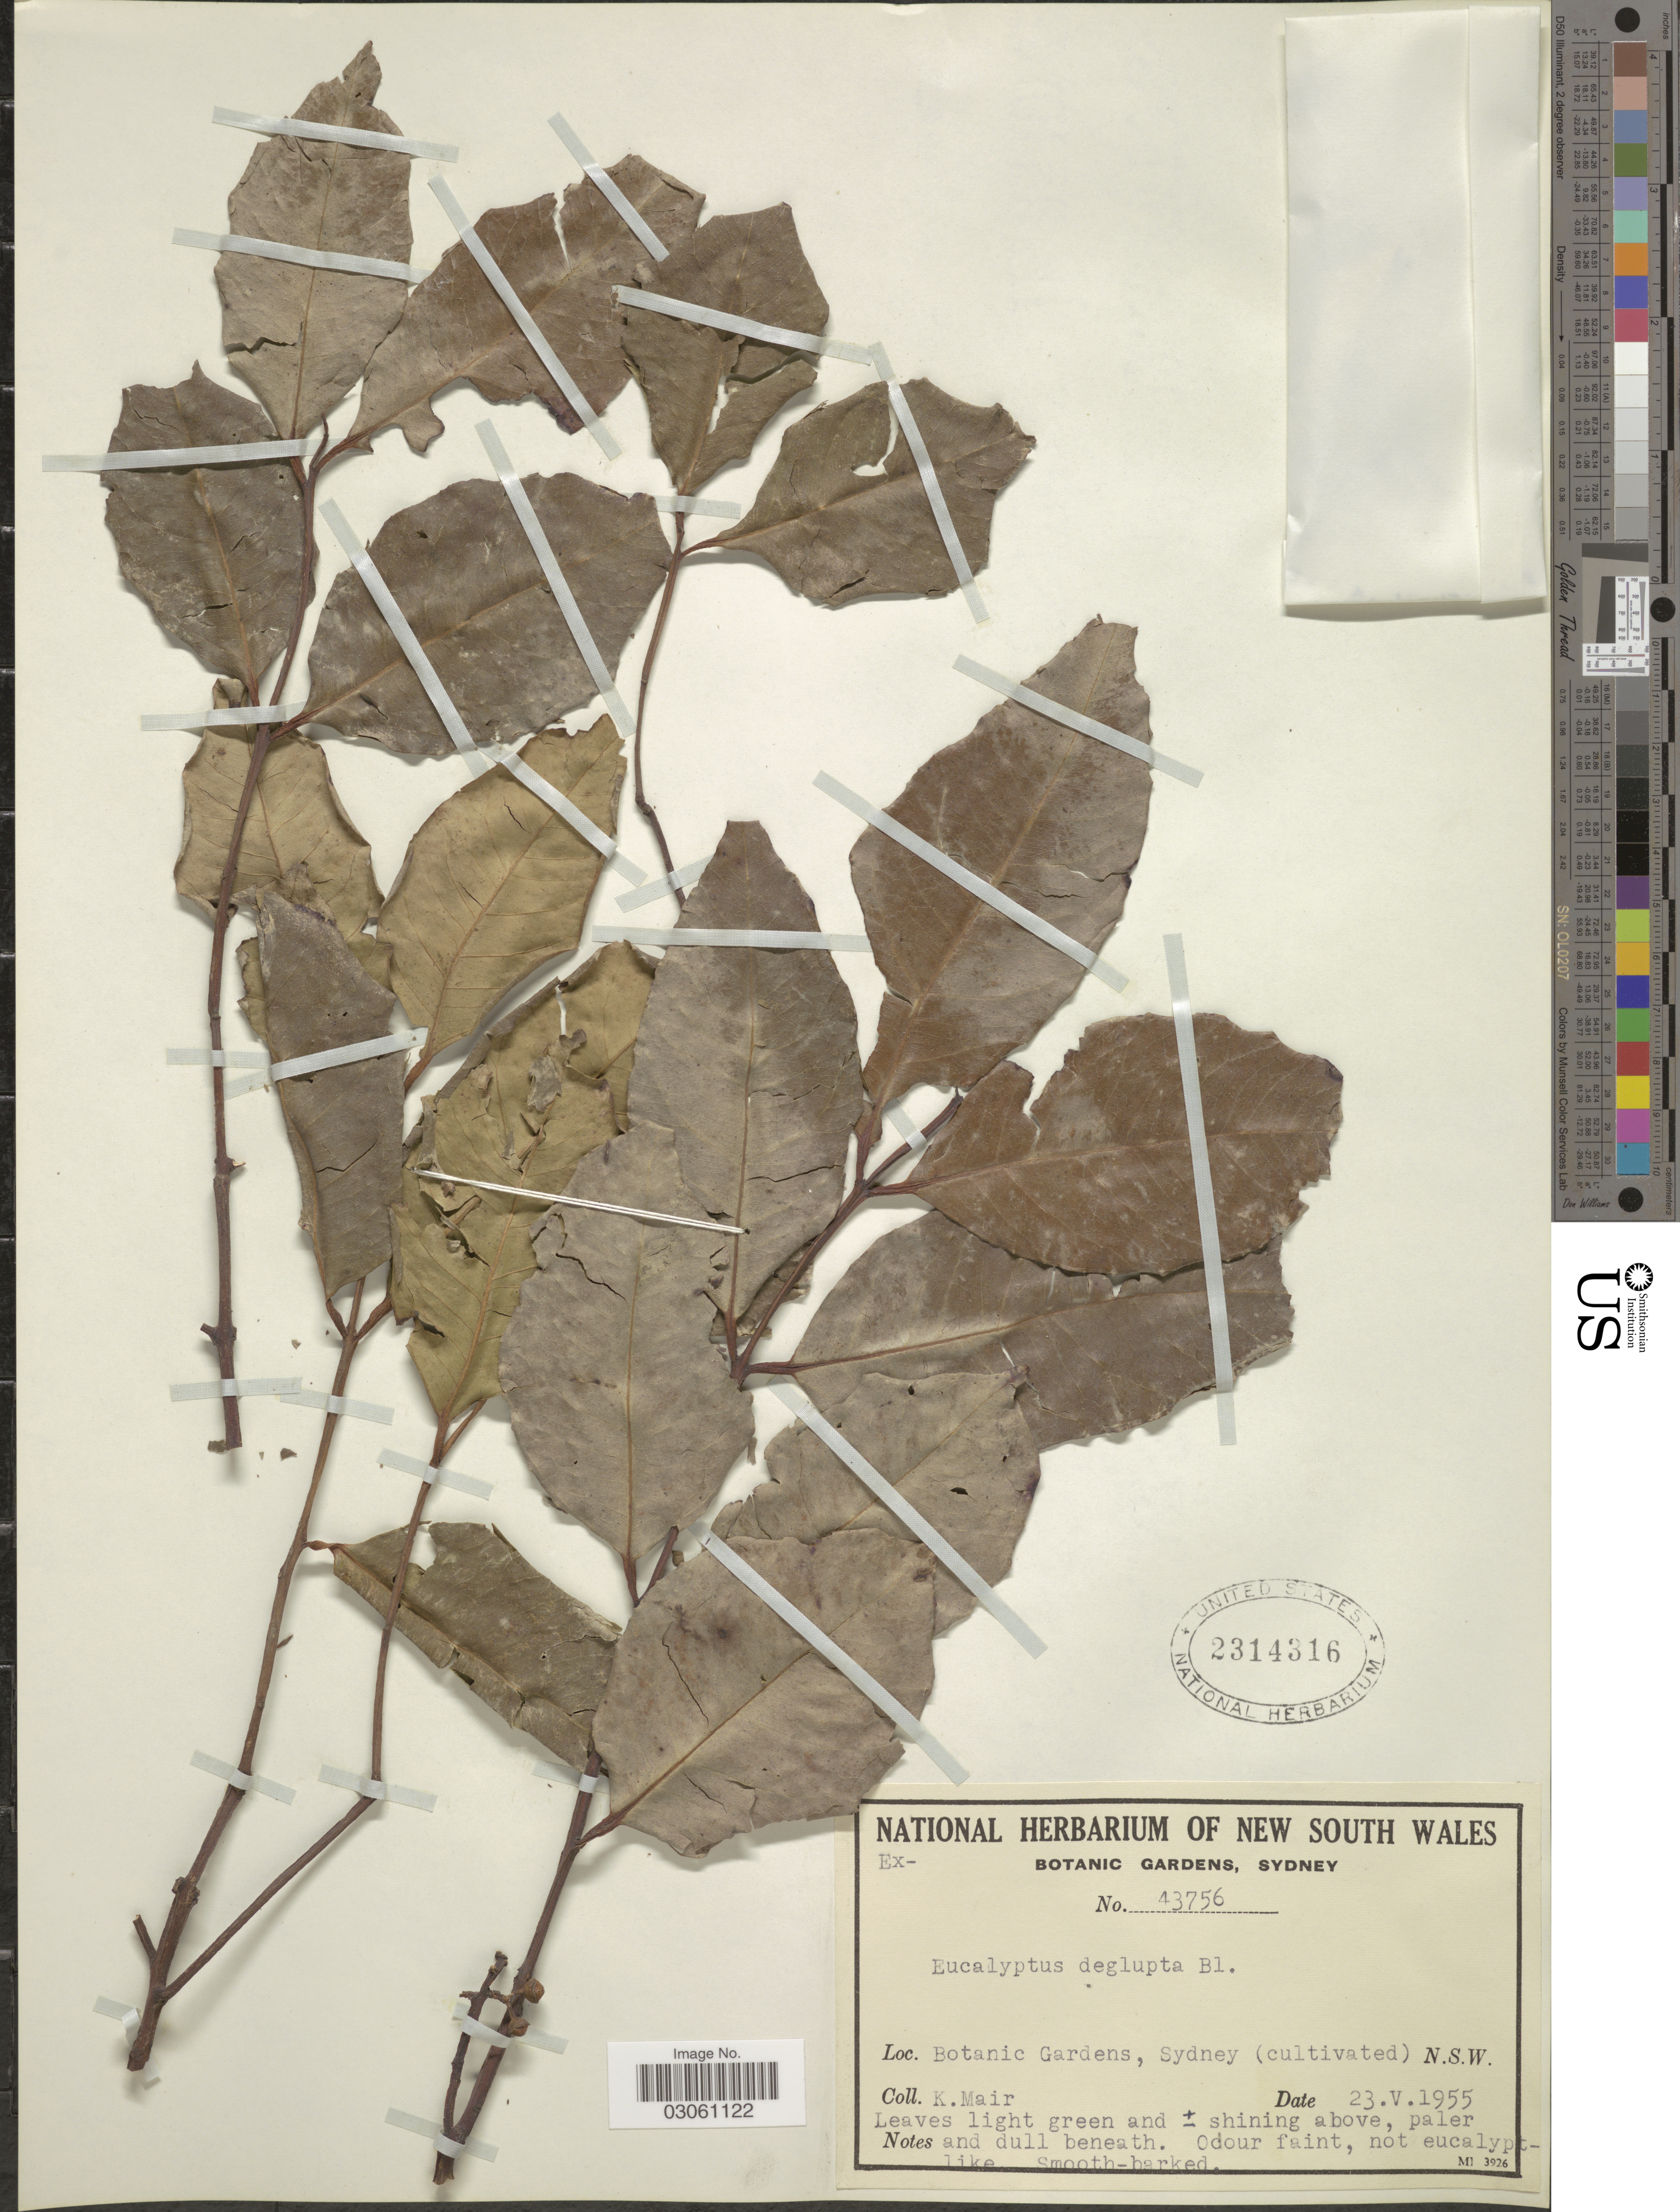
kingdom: Plantae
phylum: Tracheophyta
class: Magnoliopsida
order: Myrtales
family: Myrtaceae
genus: Eucalyptus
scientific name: Eucalyptus deglupta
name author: Blume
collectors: K. Mair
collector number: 43756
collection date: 1955-05-23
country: Australia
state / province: New South Wales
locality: Botanic Gardens, Sydney.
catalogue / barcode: US 2314316